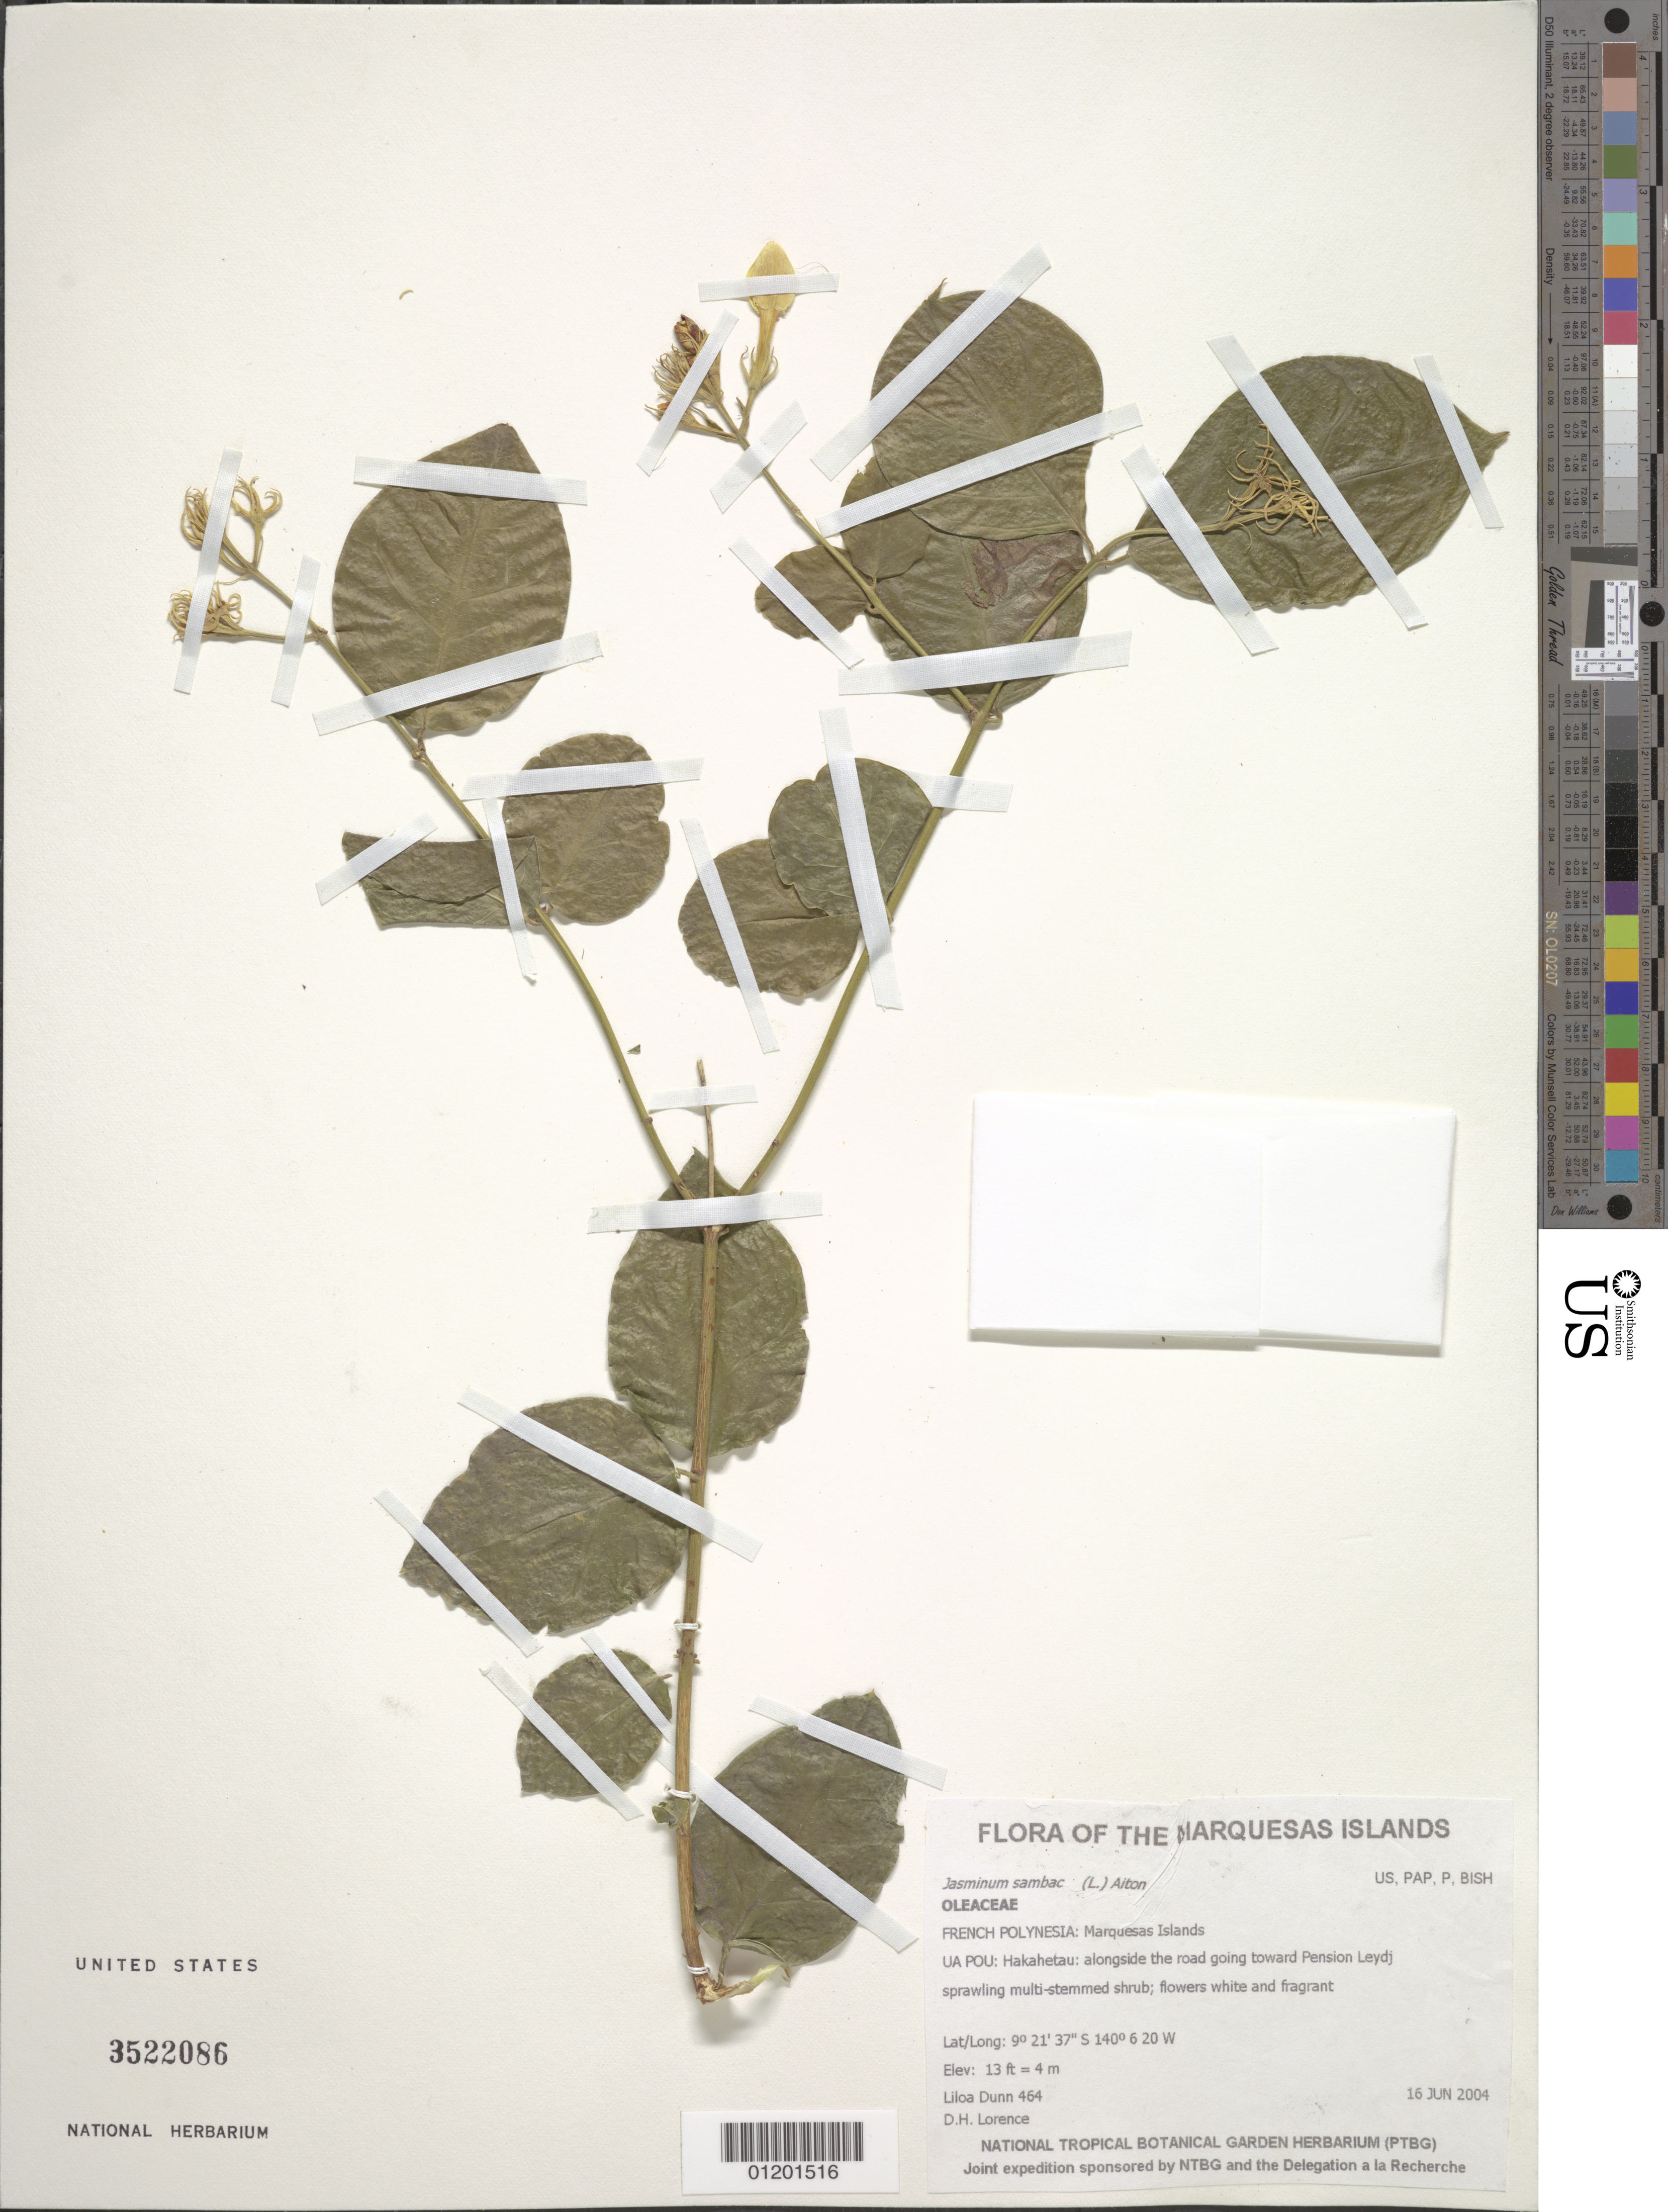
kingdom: Plantae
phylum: Tracheophyta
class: Magnoliopsida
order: Lamiales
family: Oleaceae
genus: Jasminum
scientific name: Jasminum sambac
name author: (L.) Aiton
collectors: L. Dunn & D. Lorence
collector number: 464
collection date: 2004-06-16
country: French Polynesia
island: Ua Pou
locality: Hakahetau: alongside the road going toward Pension Leydj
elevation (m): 4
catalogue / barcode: US 3522086